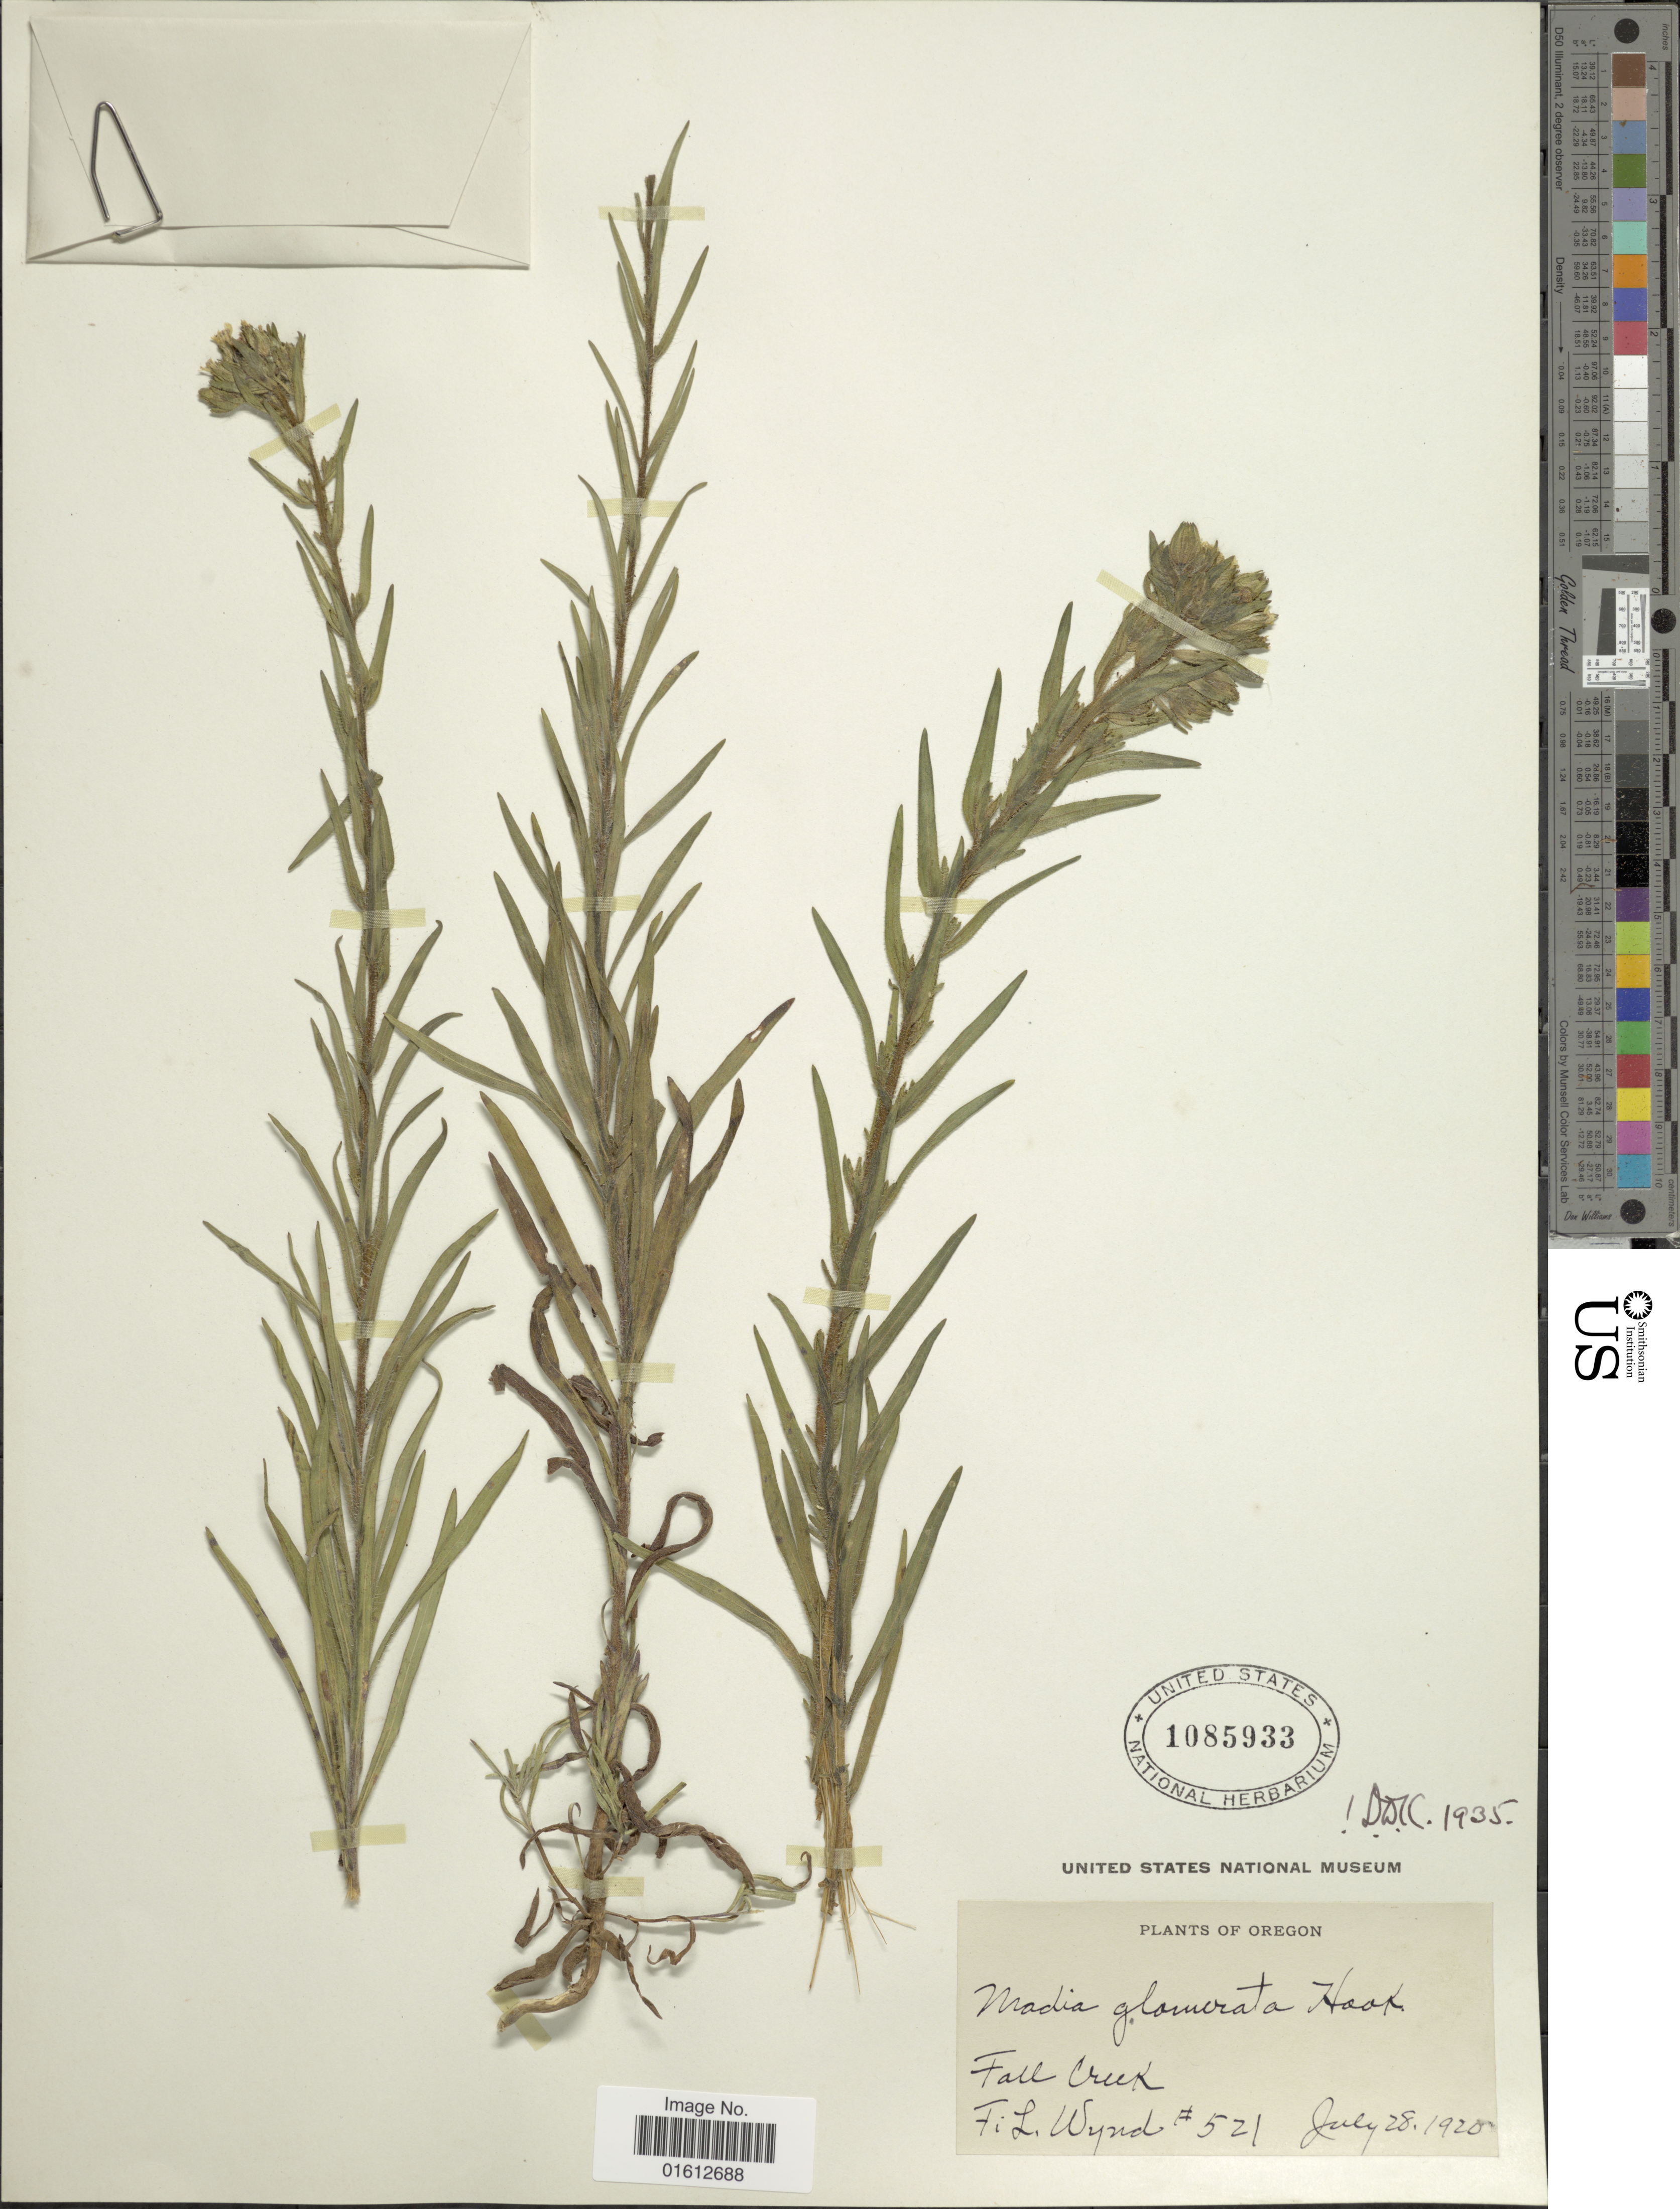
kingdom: Plantae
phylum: Tracheophyta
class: Magnoliopsida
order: Asterales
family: Asteraceae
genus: Madia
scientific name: Madia glomerata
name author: Hook.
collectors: F. L. Wynd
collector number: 521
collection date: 1920-07-28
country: United States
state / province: Oregon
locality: Fall Creek.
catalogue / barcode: US 1085933